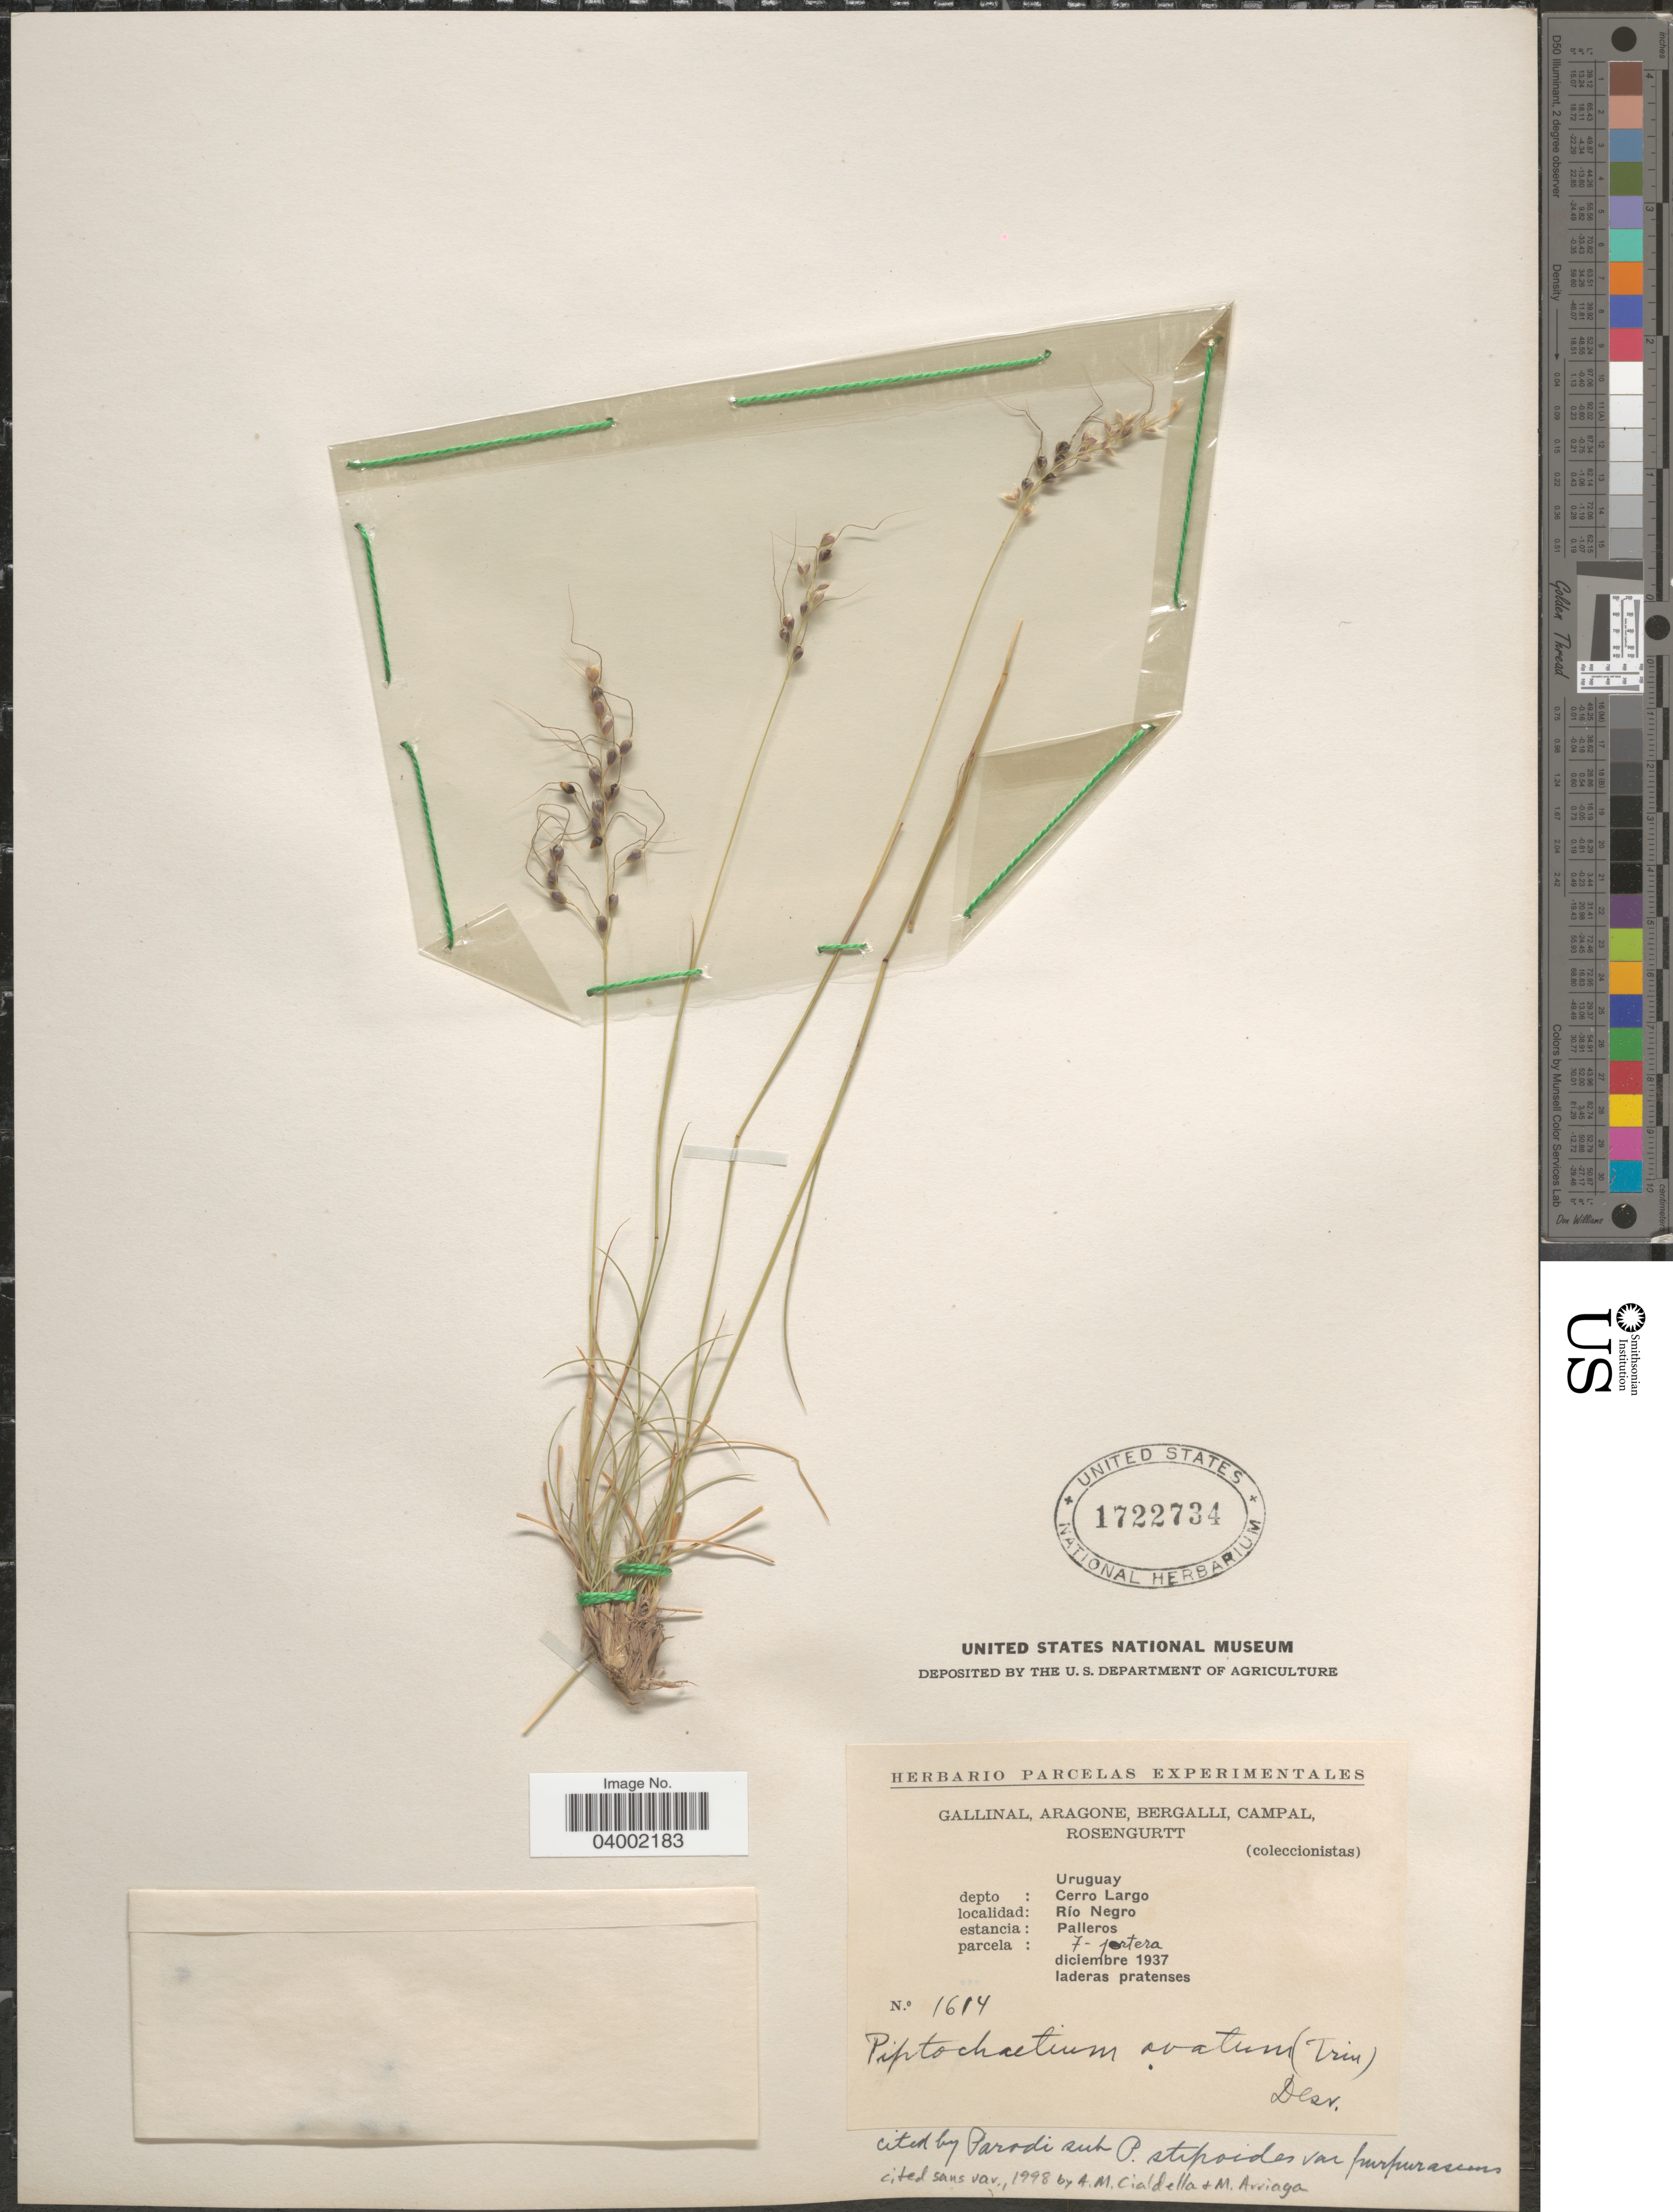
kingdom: Plantae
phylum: Tracheophyta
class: Liliopsida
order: Poales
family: Poaceae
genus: Piptochaetium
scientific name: Piptochaetium stipoides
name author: (Trin. & Rupr.) Hack. & Arechav.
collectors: -. Gallinal, -- Aragone, -- Bergalli, -- Campal & Rosengurtt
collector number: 1614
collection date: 1937-12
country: Uruguay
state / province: Cerro Largo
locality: Depto: Cerro Largo. Río Negro. Estancia: Palleros. Parcela: 7- portera.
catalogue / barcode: US 1722734